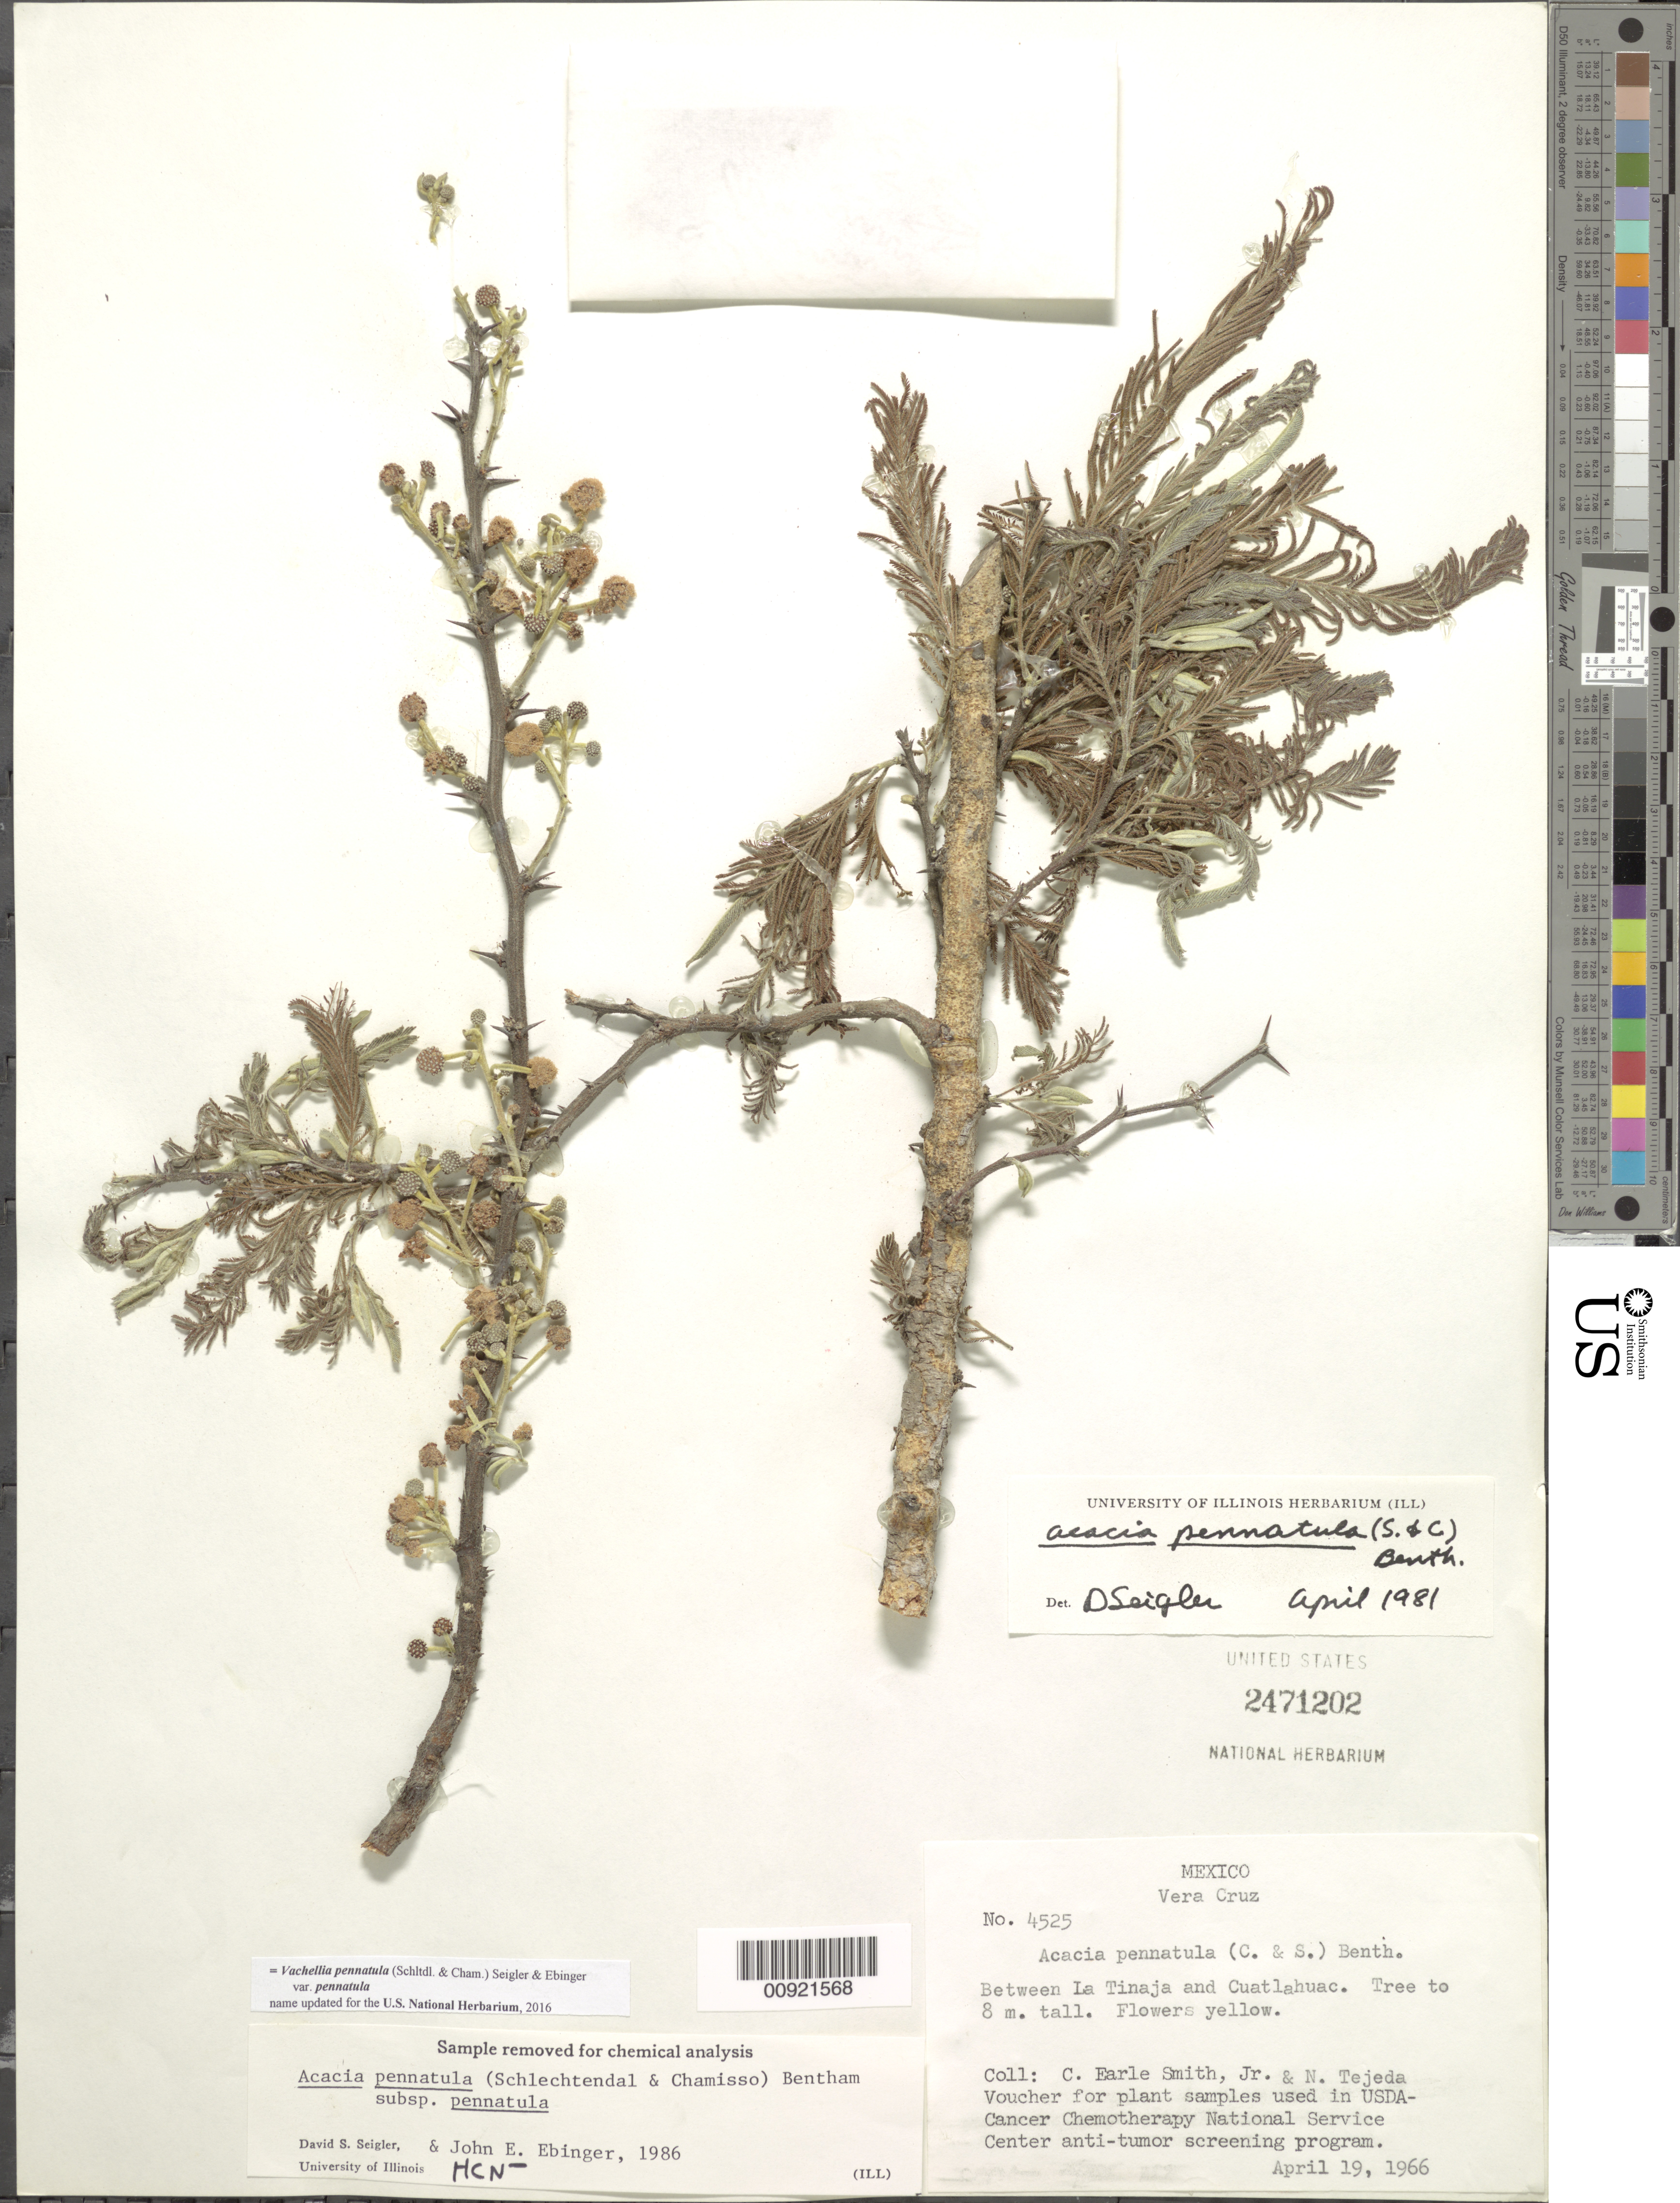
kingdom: Plantae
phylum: Tracheophyta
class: Magnoliopsida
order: Fabales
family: Fabaceae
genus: Vachellia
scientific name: Vachellia pennatula var. pennatula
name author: (Schltdl. & Cham.) Seigler & Ebinger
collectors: C. E. Smith Jr. & N. Tejeda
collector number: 4525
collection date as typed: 19 Apr 1966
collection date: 1966-04-19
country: Mexico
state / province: Veracruz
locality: Between La Tinaja and Cuatlahuac.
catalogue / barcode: US 2471202